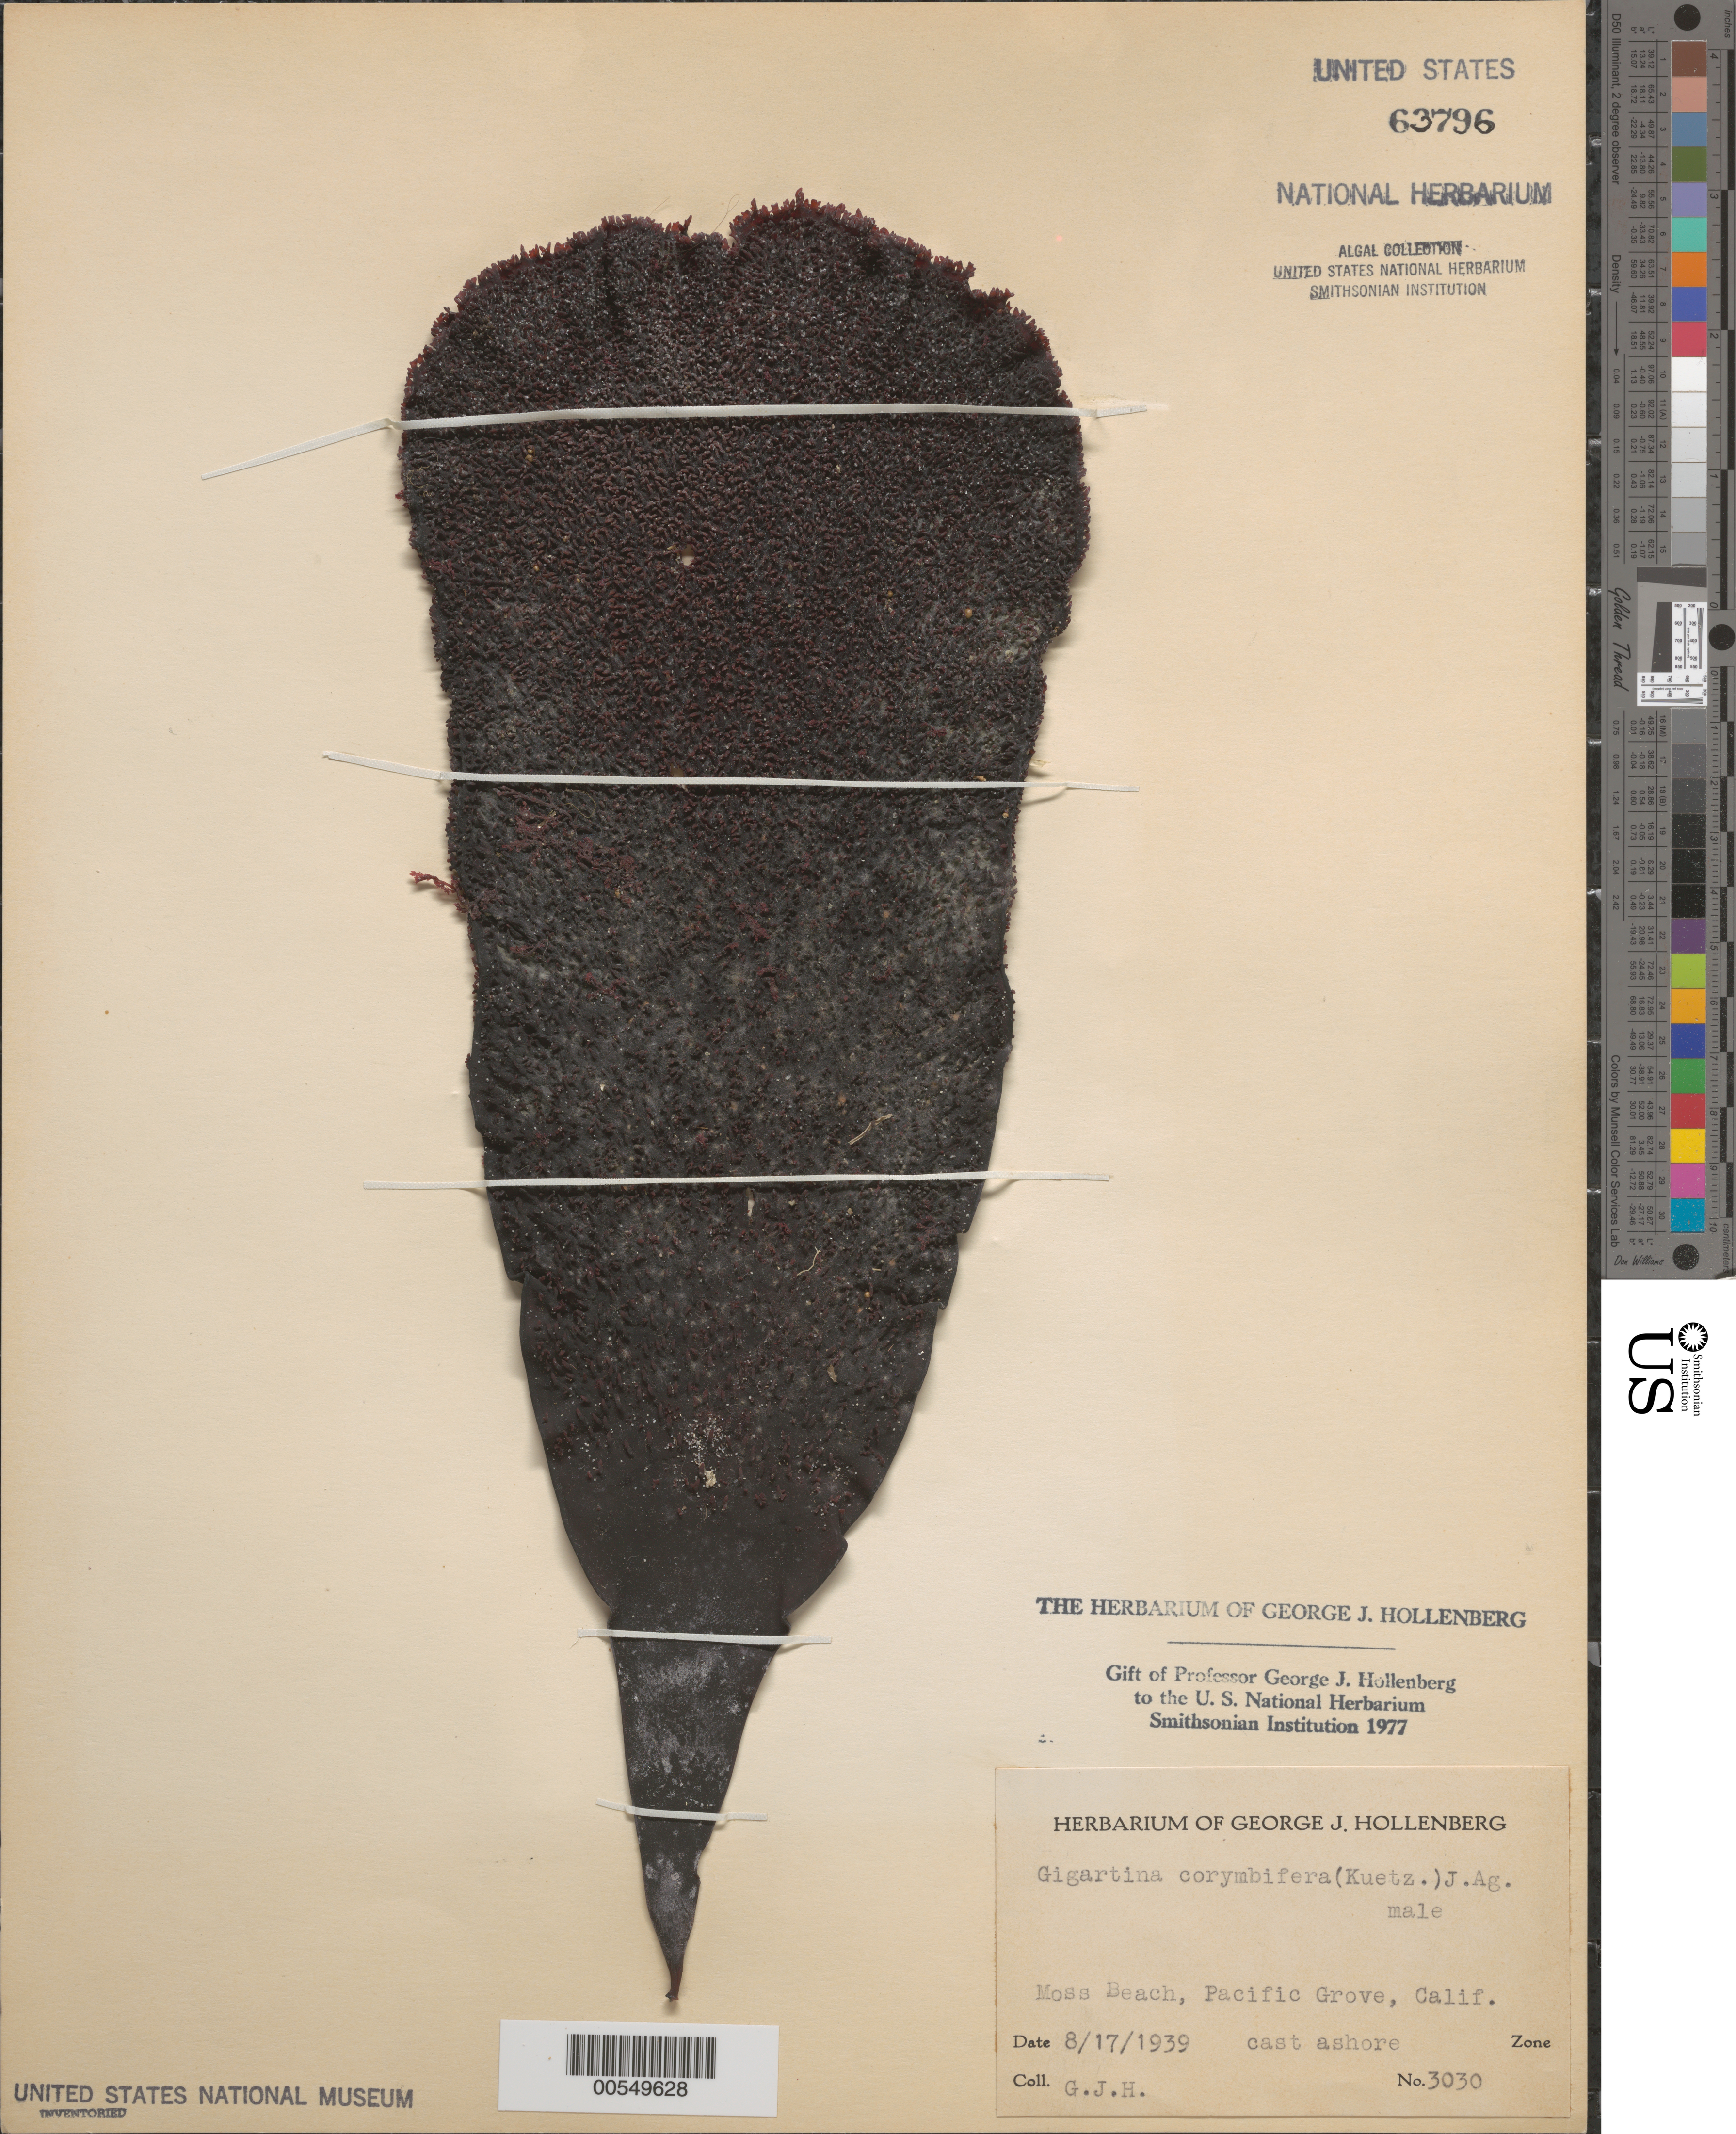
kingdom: Plantae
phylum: Rhodophyta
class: Florideophyceae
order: Gigartinales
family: Gigartinaceae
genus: Chondracanthus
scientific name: Chondracanthus corymbiferus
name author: (Kütz.) Guiry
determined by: Algae name updating Project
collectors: G. Hollenberg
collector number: GJH 3030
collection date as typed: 17 Aug 1939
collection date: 1939-08-17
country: United States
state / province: California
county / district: Monterey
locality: Moss Beach, Pacific Grove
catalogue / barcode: US 63796